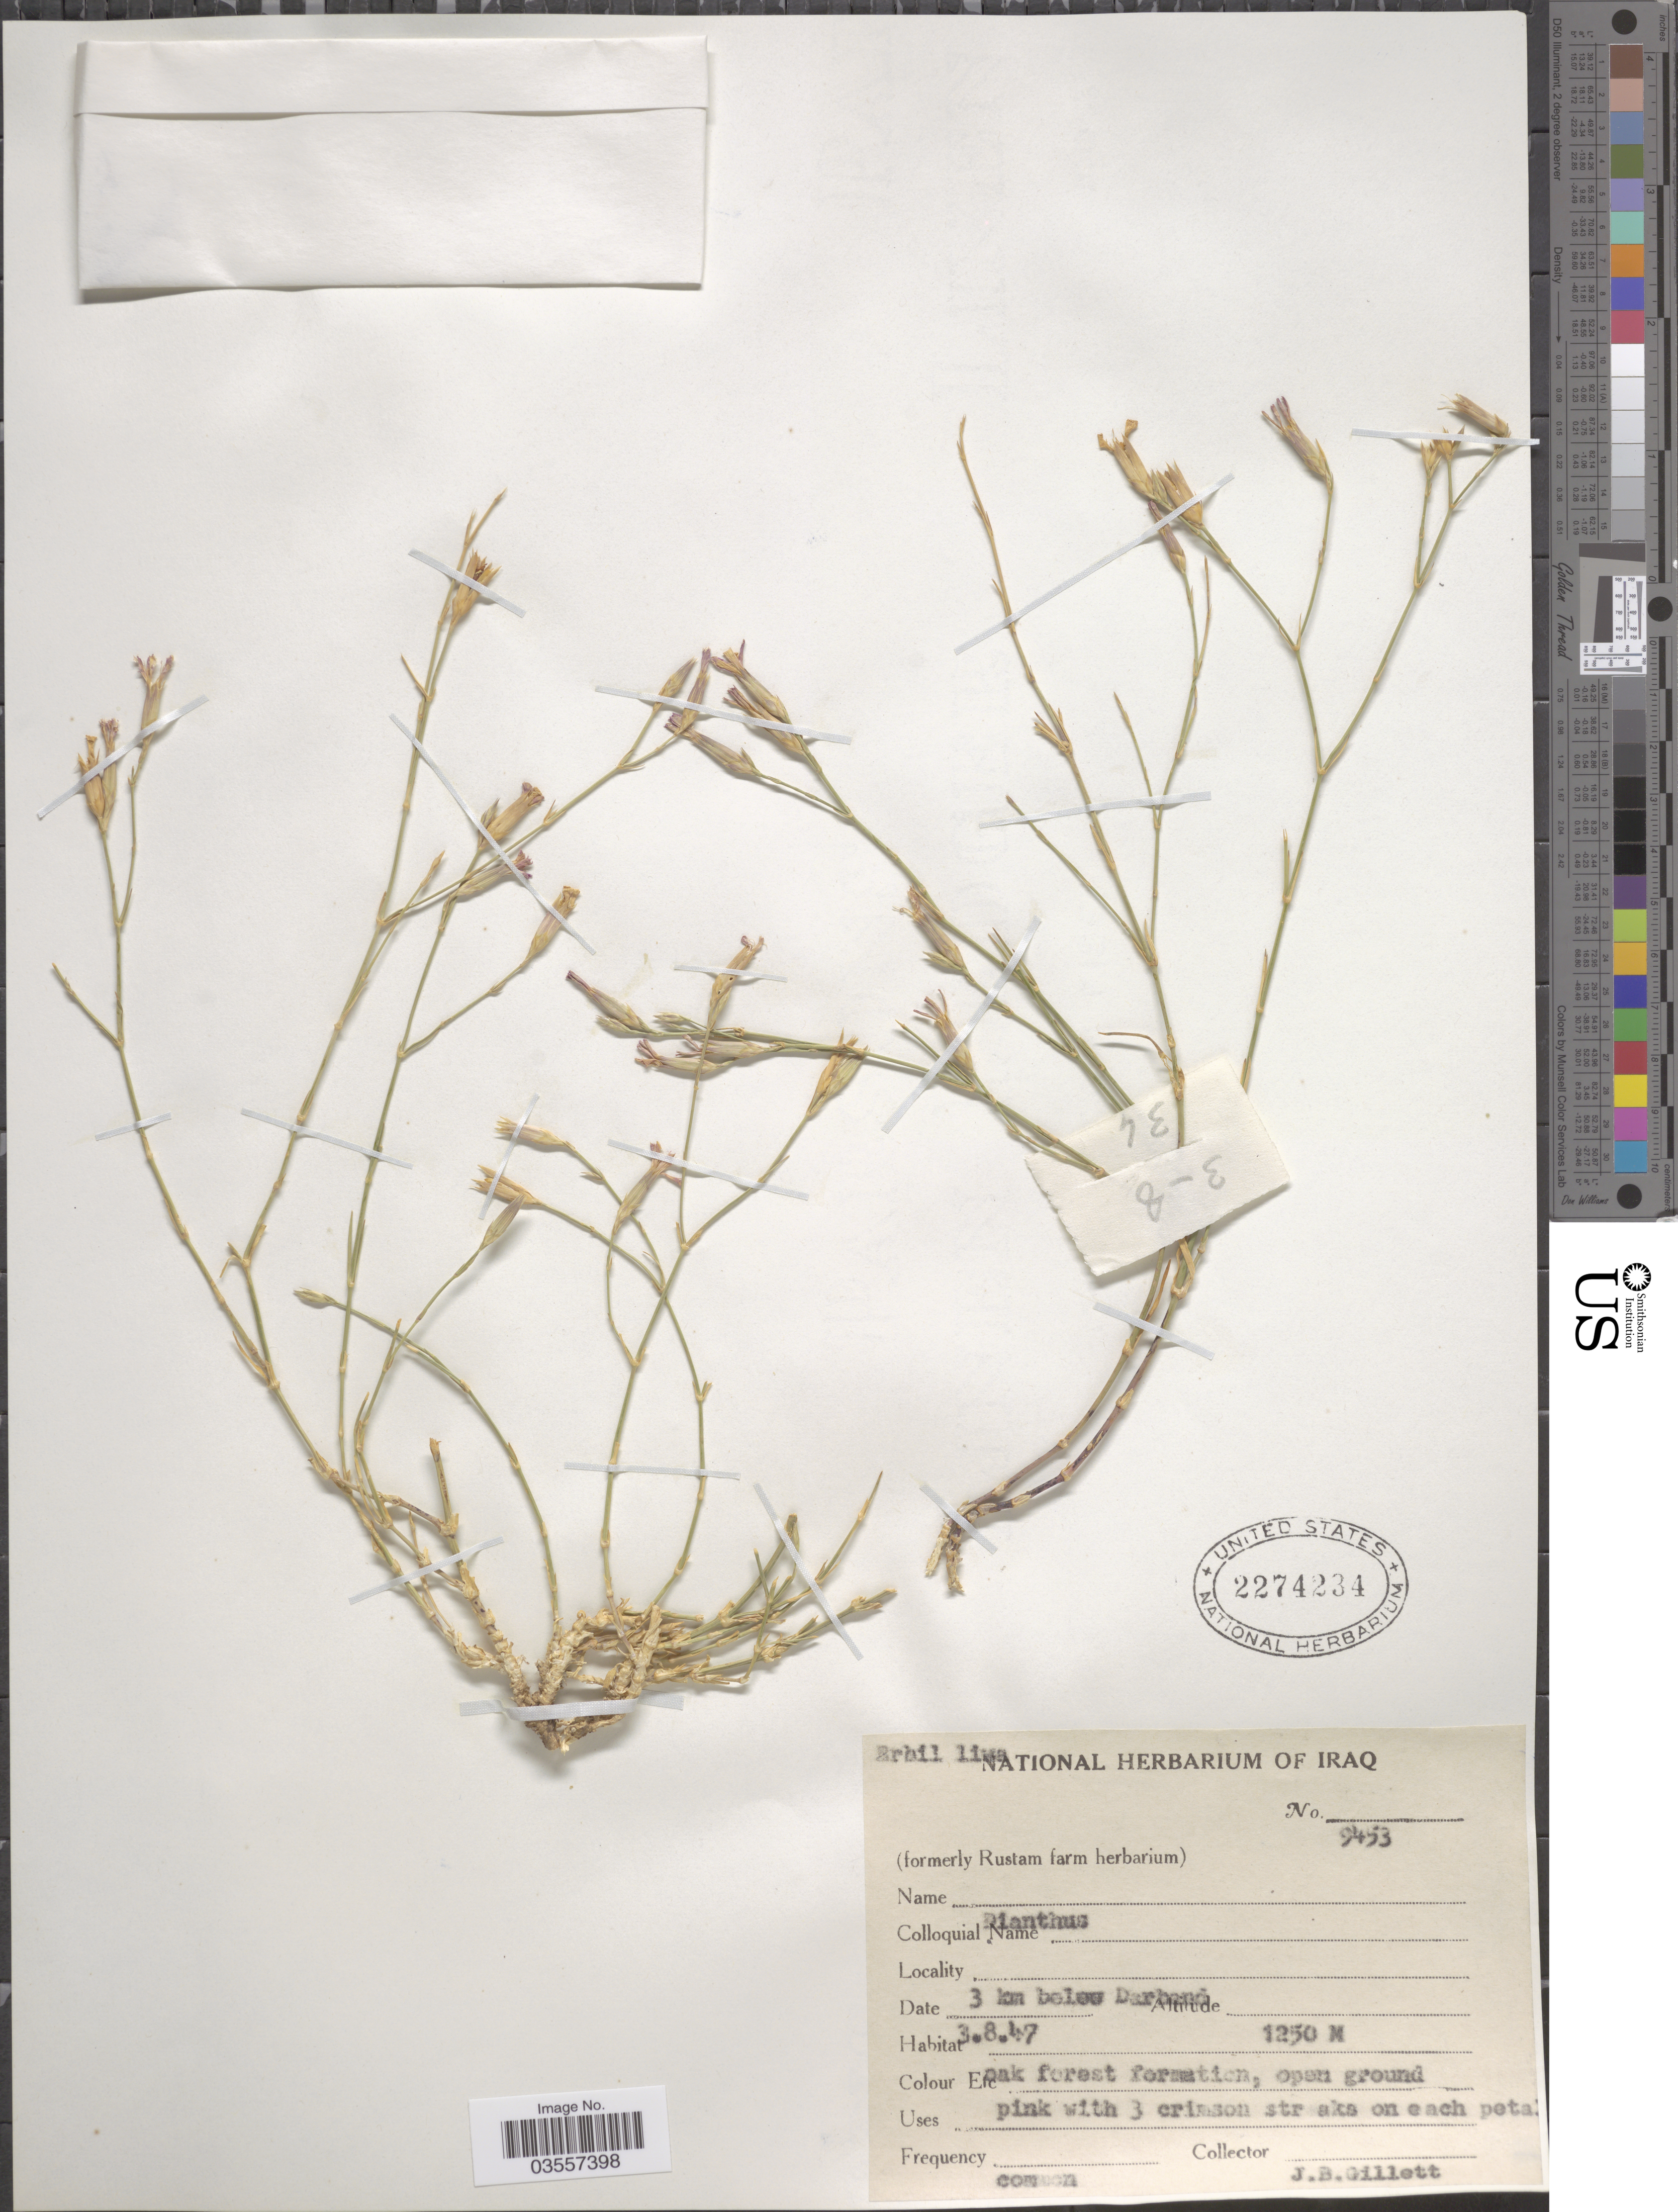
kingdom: Plantae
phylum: Tracheophyta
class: Magnoliopsida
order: Caryophyllales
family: Caryophyllaceae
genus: Dianthus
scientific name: Dianthus sp.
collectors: J. B. Gillett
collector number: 9453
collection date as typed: Transcribed d/m/y: 3/8/47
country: Iraq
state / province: Arbīl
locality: Erbil liwa. 3 km below Darbend.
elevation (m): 1250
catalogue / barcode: US 2274234